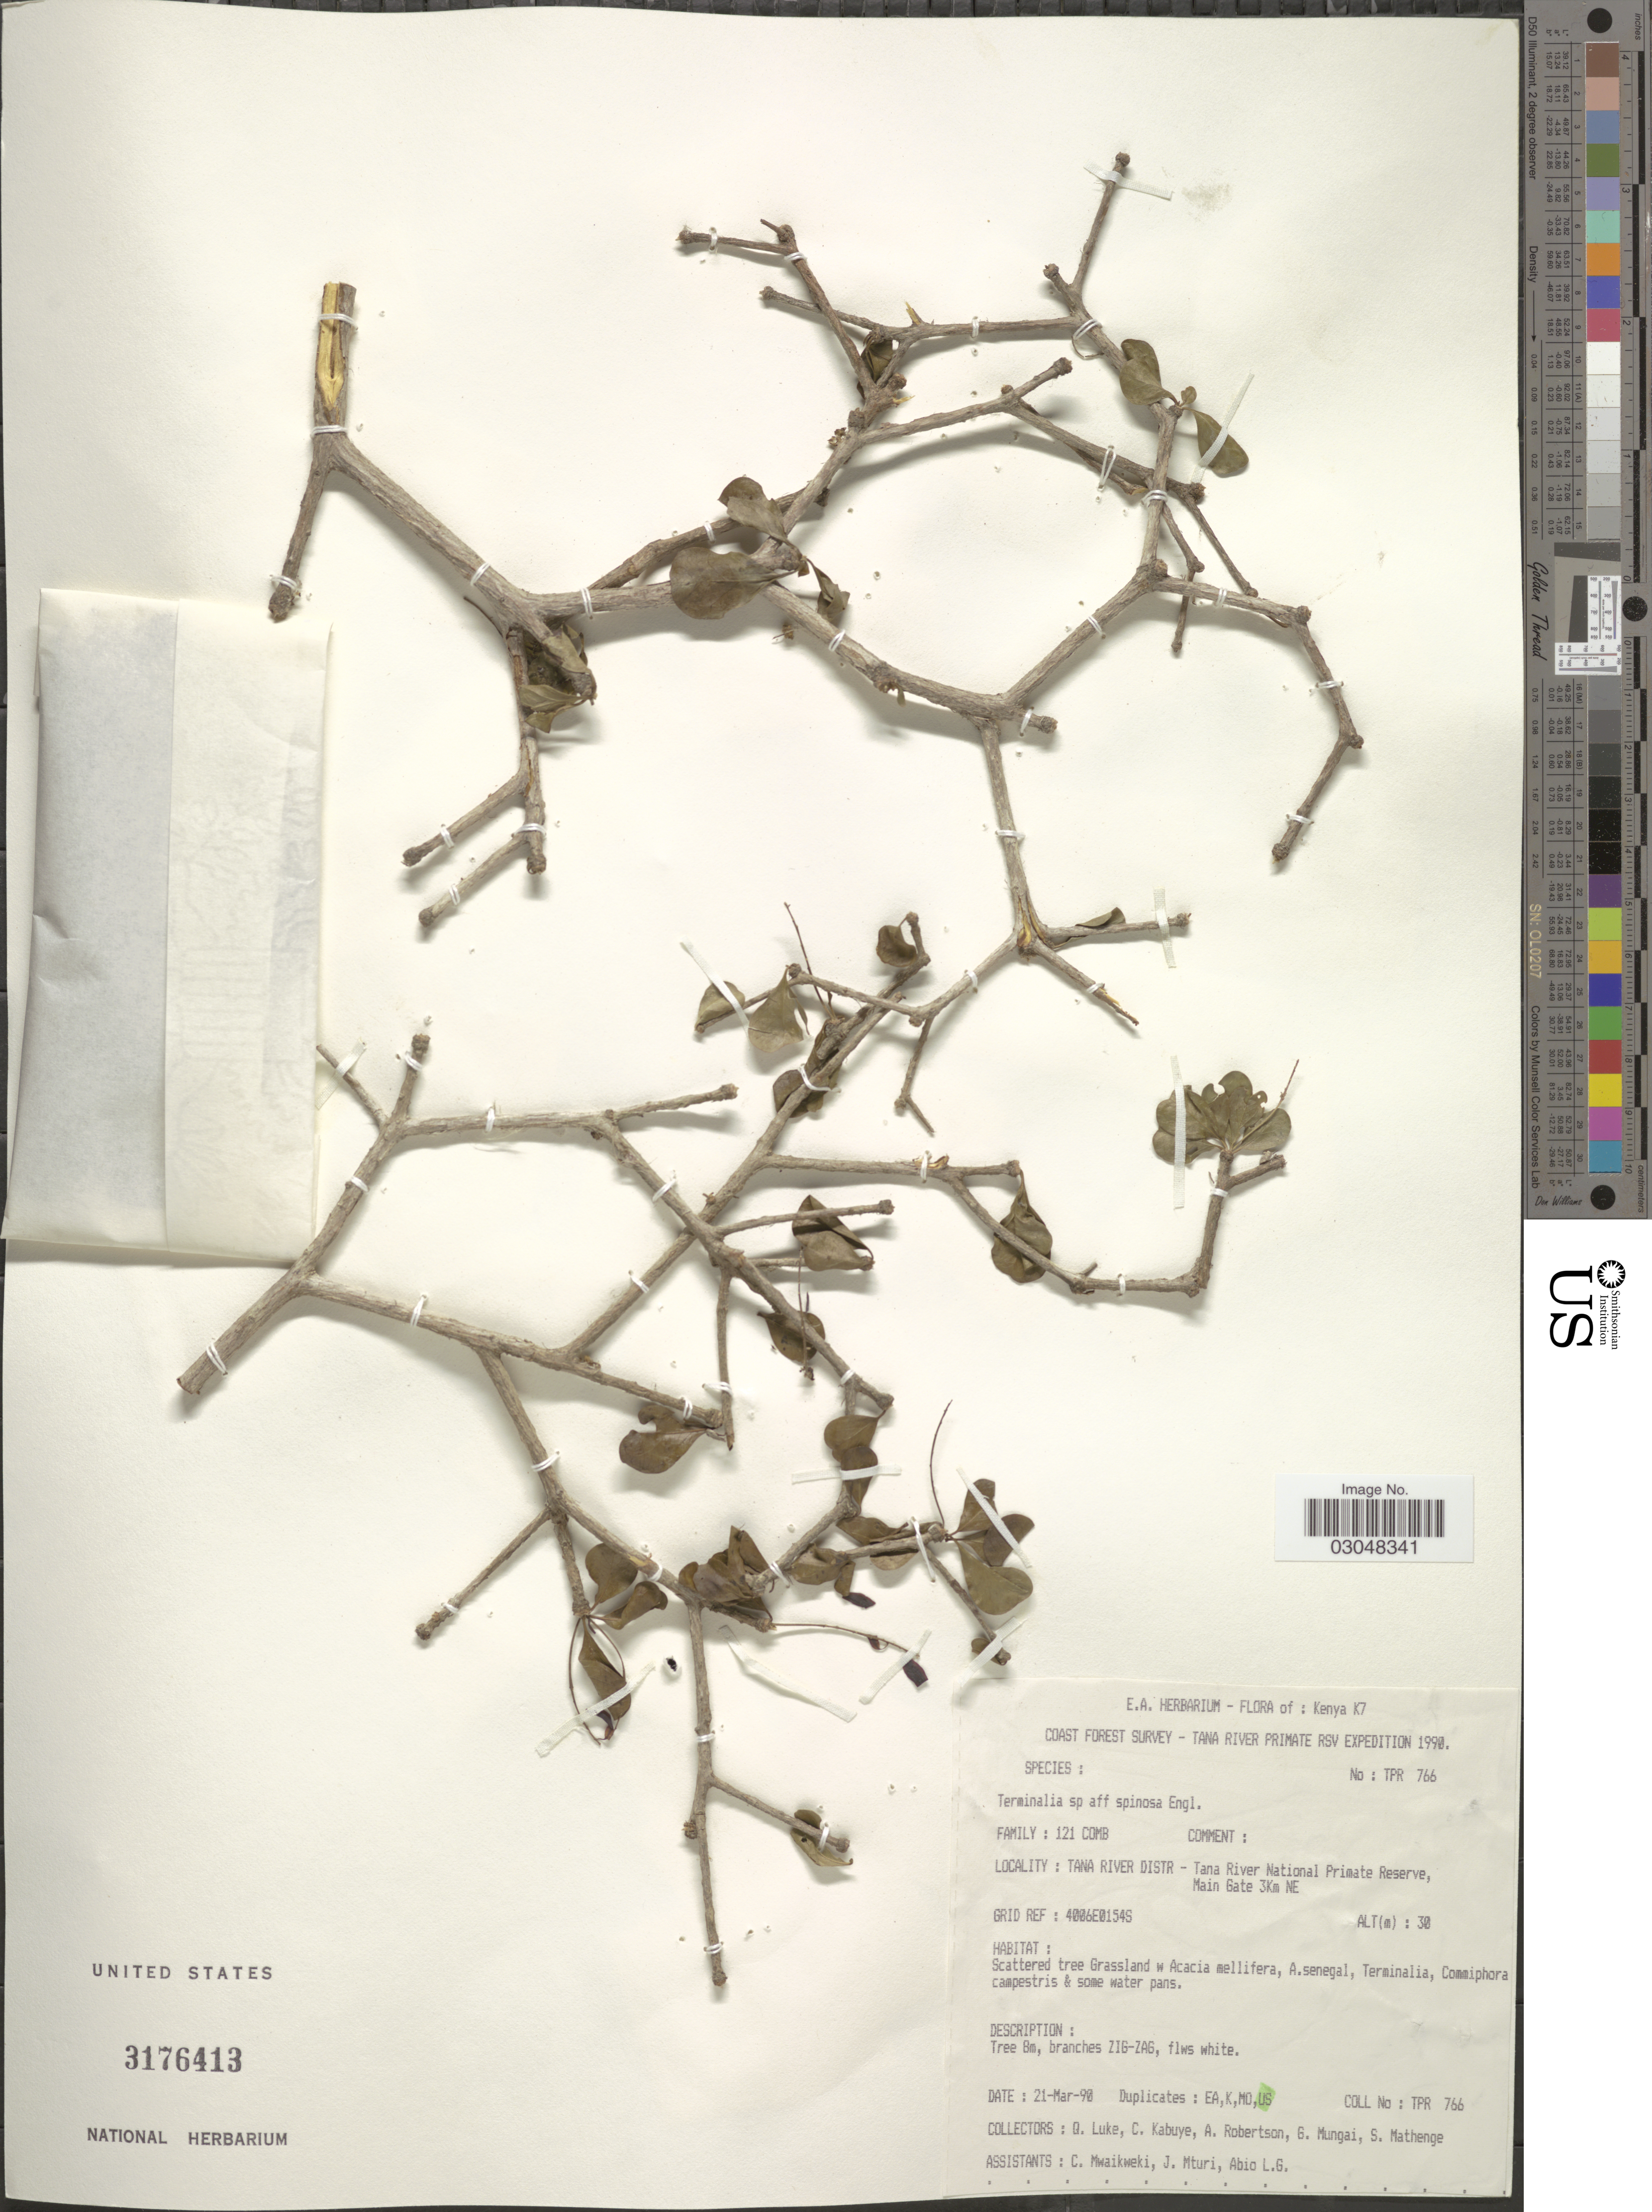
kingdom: Plantae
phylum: Tracheophyta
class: Magnoliopsida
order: Myrtales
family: Combretaceae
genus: Terminalia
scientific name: Terminalia spinosa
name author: Engl.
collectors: Q. Luke, C. Kabuye, A. Robertson, G. Mungai & et al.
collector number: TPR 766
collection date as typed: Transcribed d/m/y: 21/3/90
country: Kenya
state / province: Tana River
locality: K7. Tana River Distr - Tana River National Primate Reserve, Main Gate 3km NE.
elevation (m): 30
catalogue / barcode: US 3176413